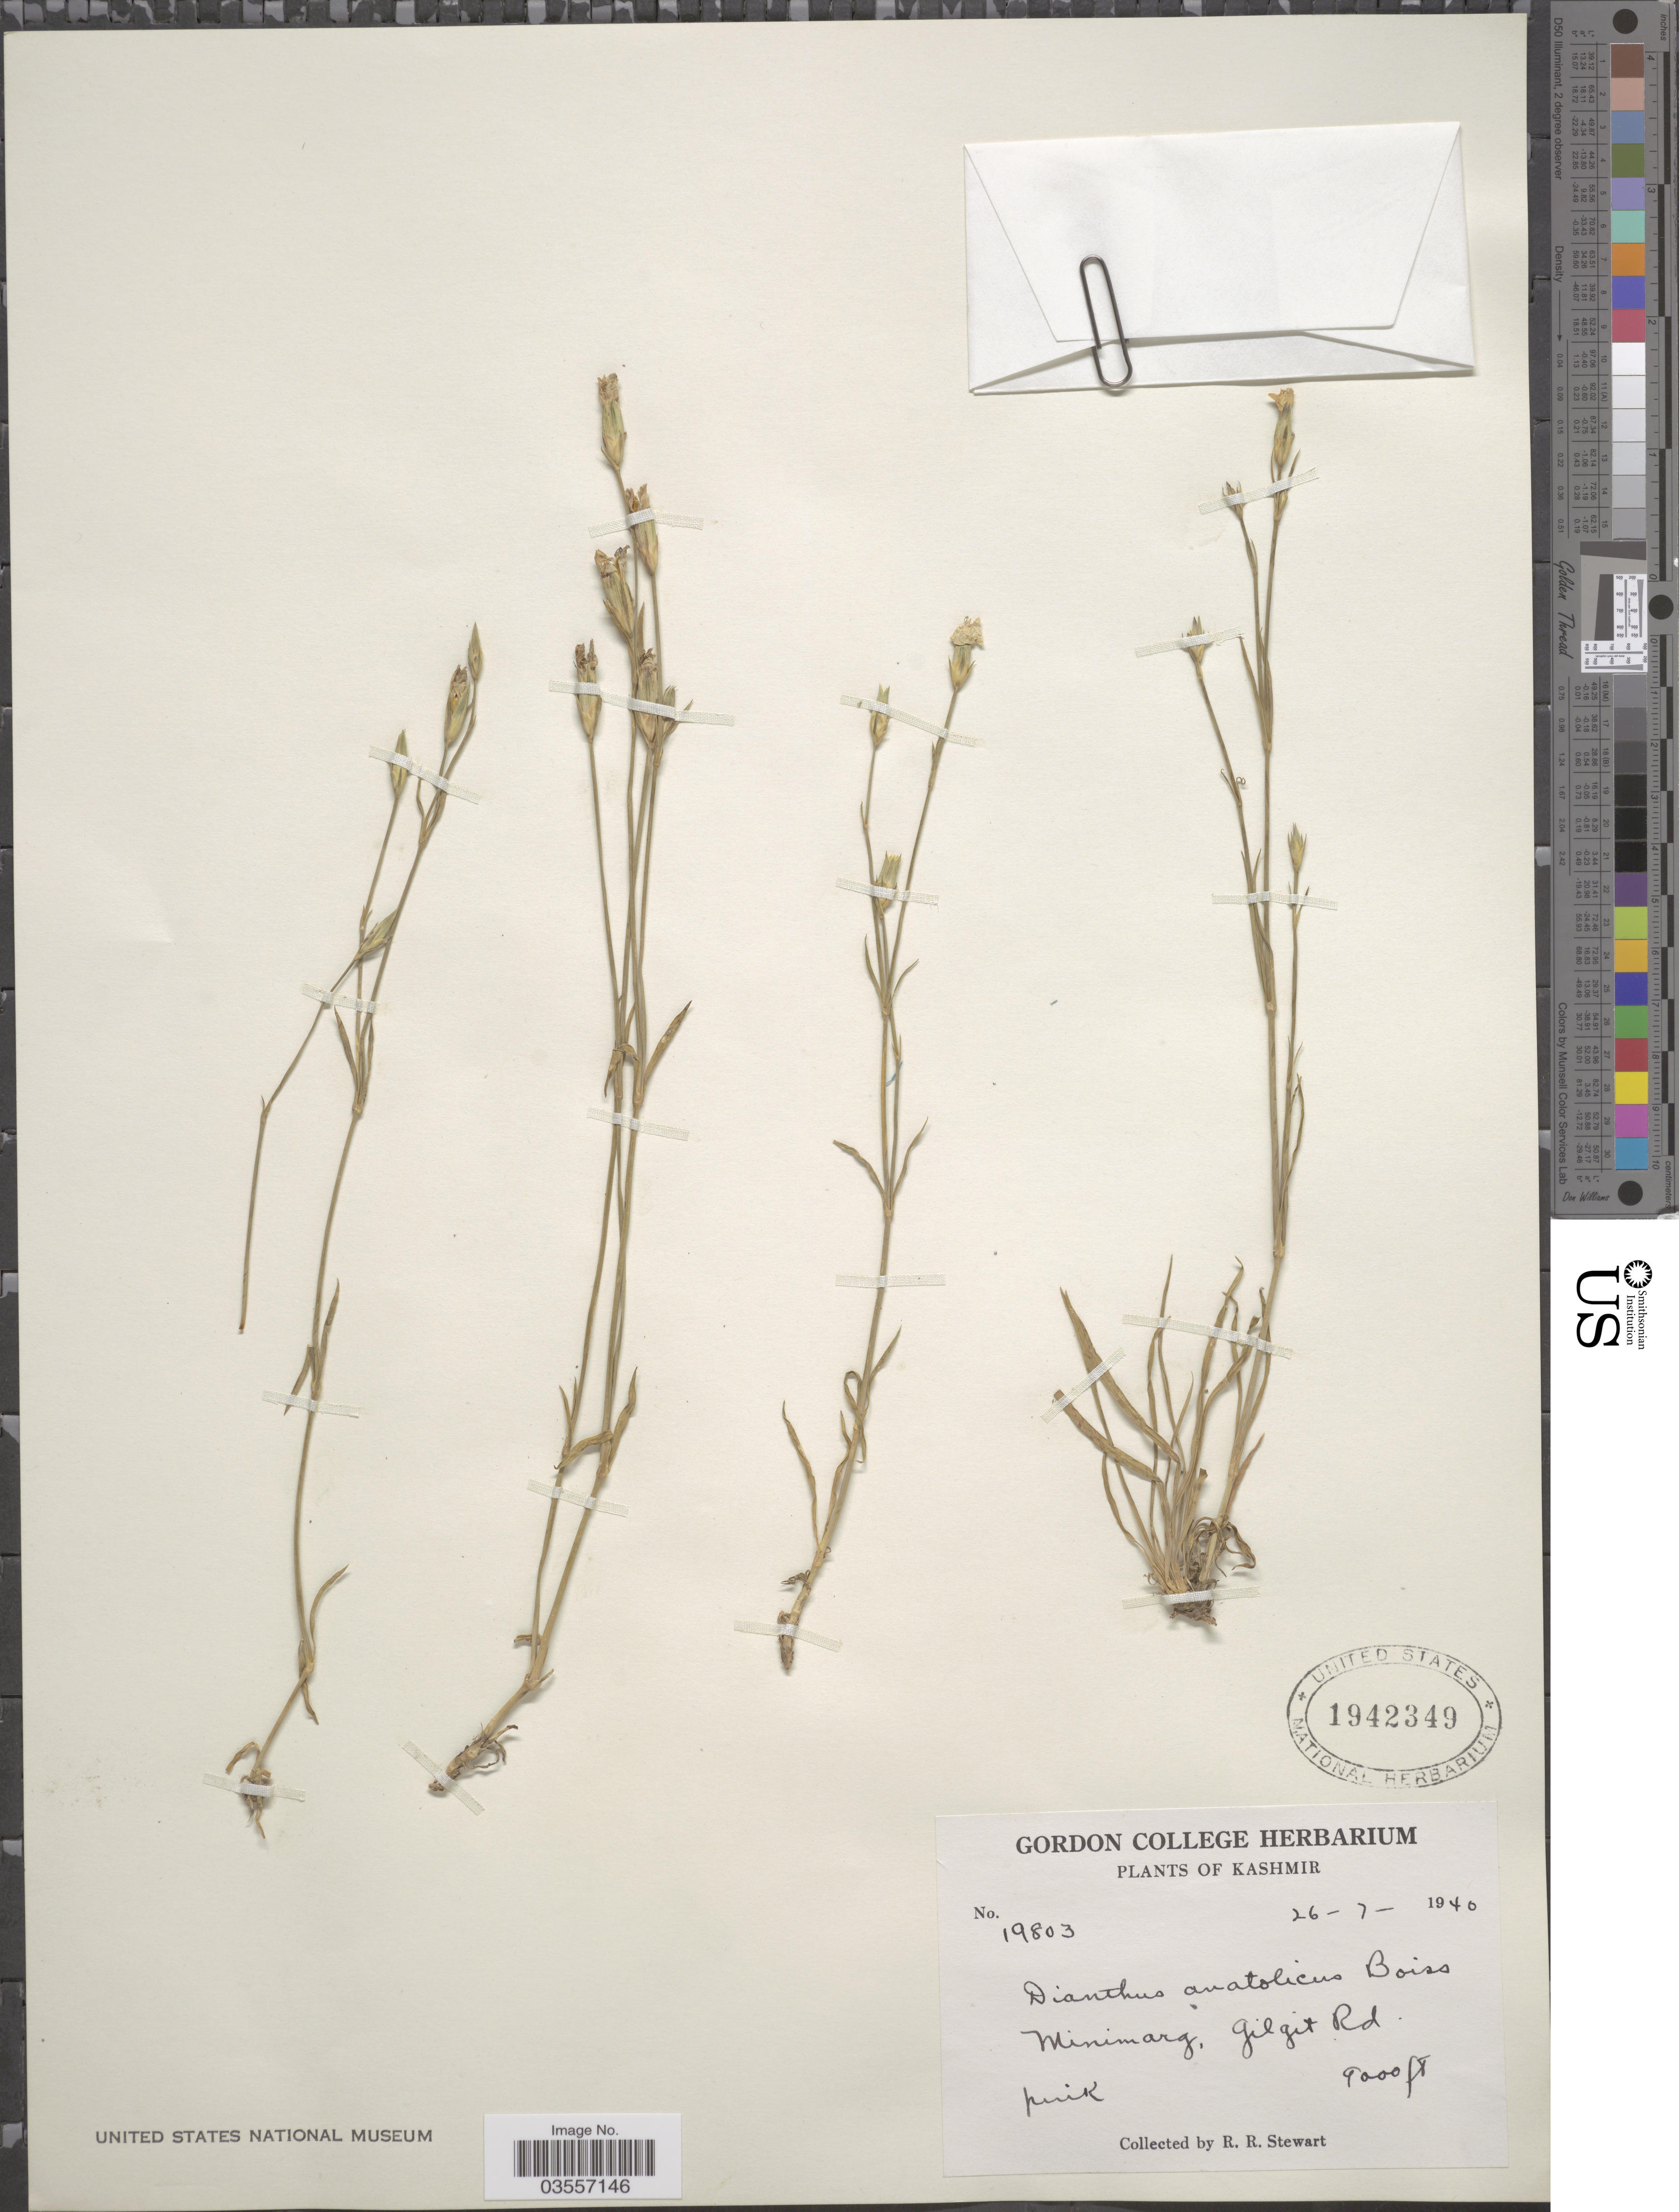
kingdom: Plantae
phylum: Tracheophyta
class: Magnoliopsida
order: Caryophyllales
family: Caryophyllaceae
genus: Dianthus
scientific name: Dianthus anatolicus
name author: Boiss.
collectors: R. Stewart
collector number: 19803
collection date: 1940-07-26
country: Pakistan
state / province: Gilgit-Baltistan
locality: Kashmir. Minimarg, Gilgit Rd.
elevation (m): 2743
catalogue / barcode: US 1942349